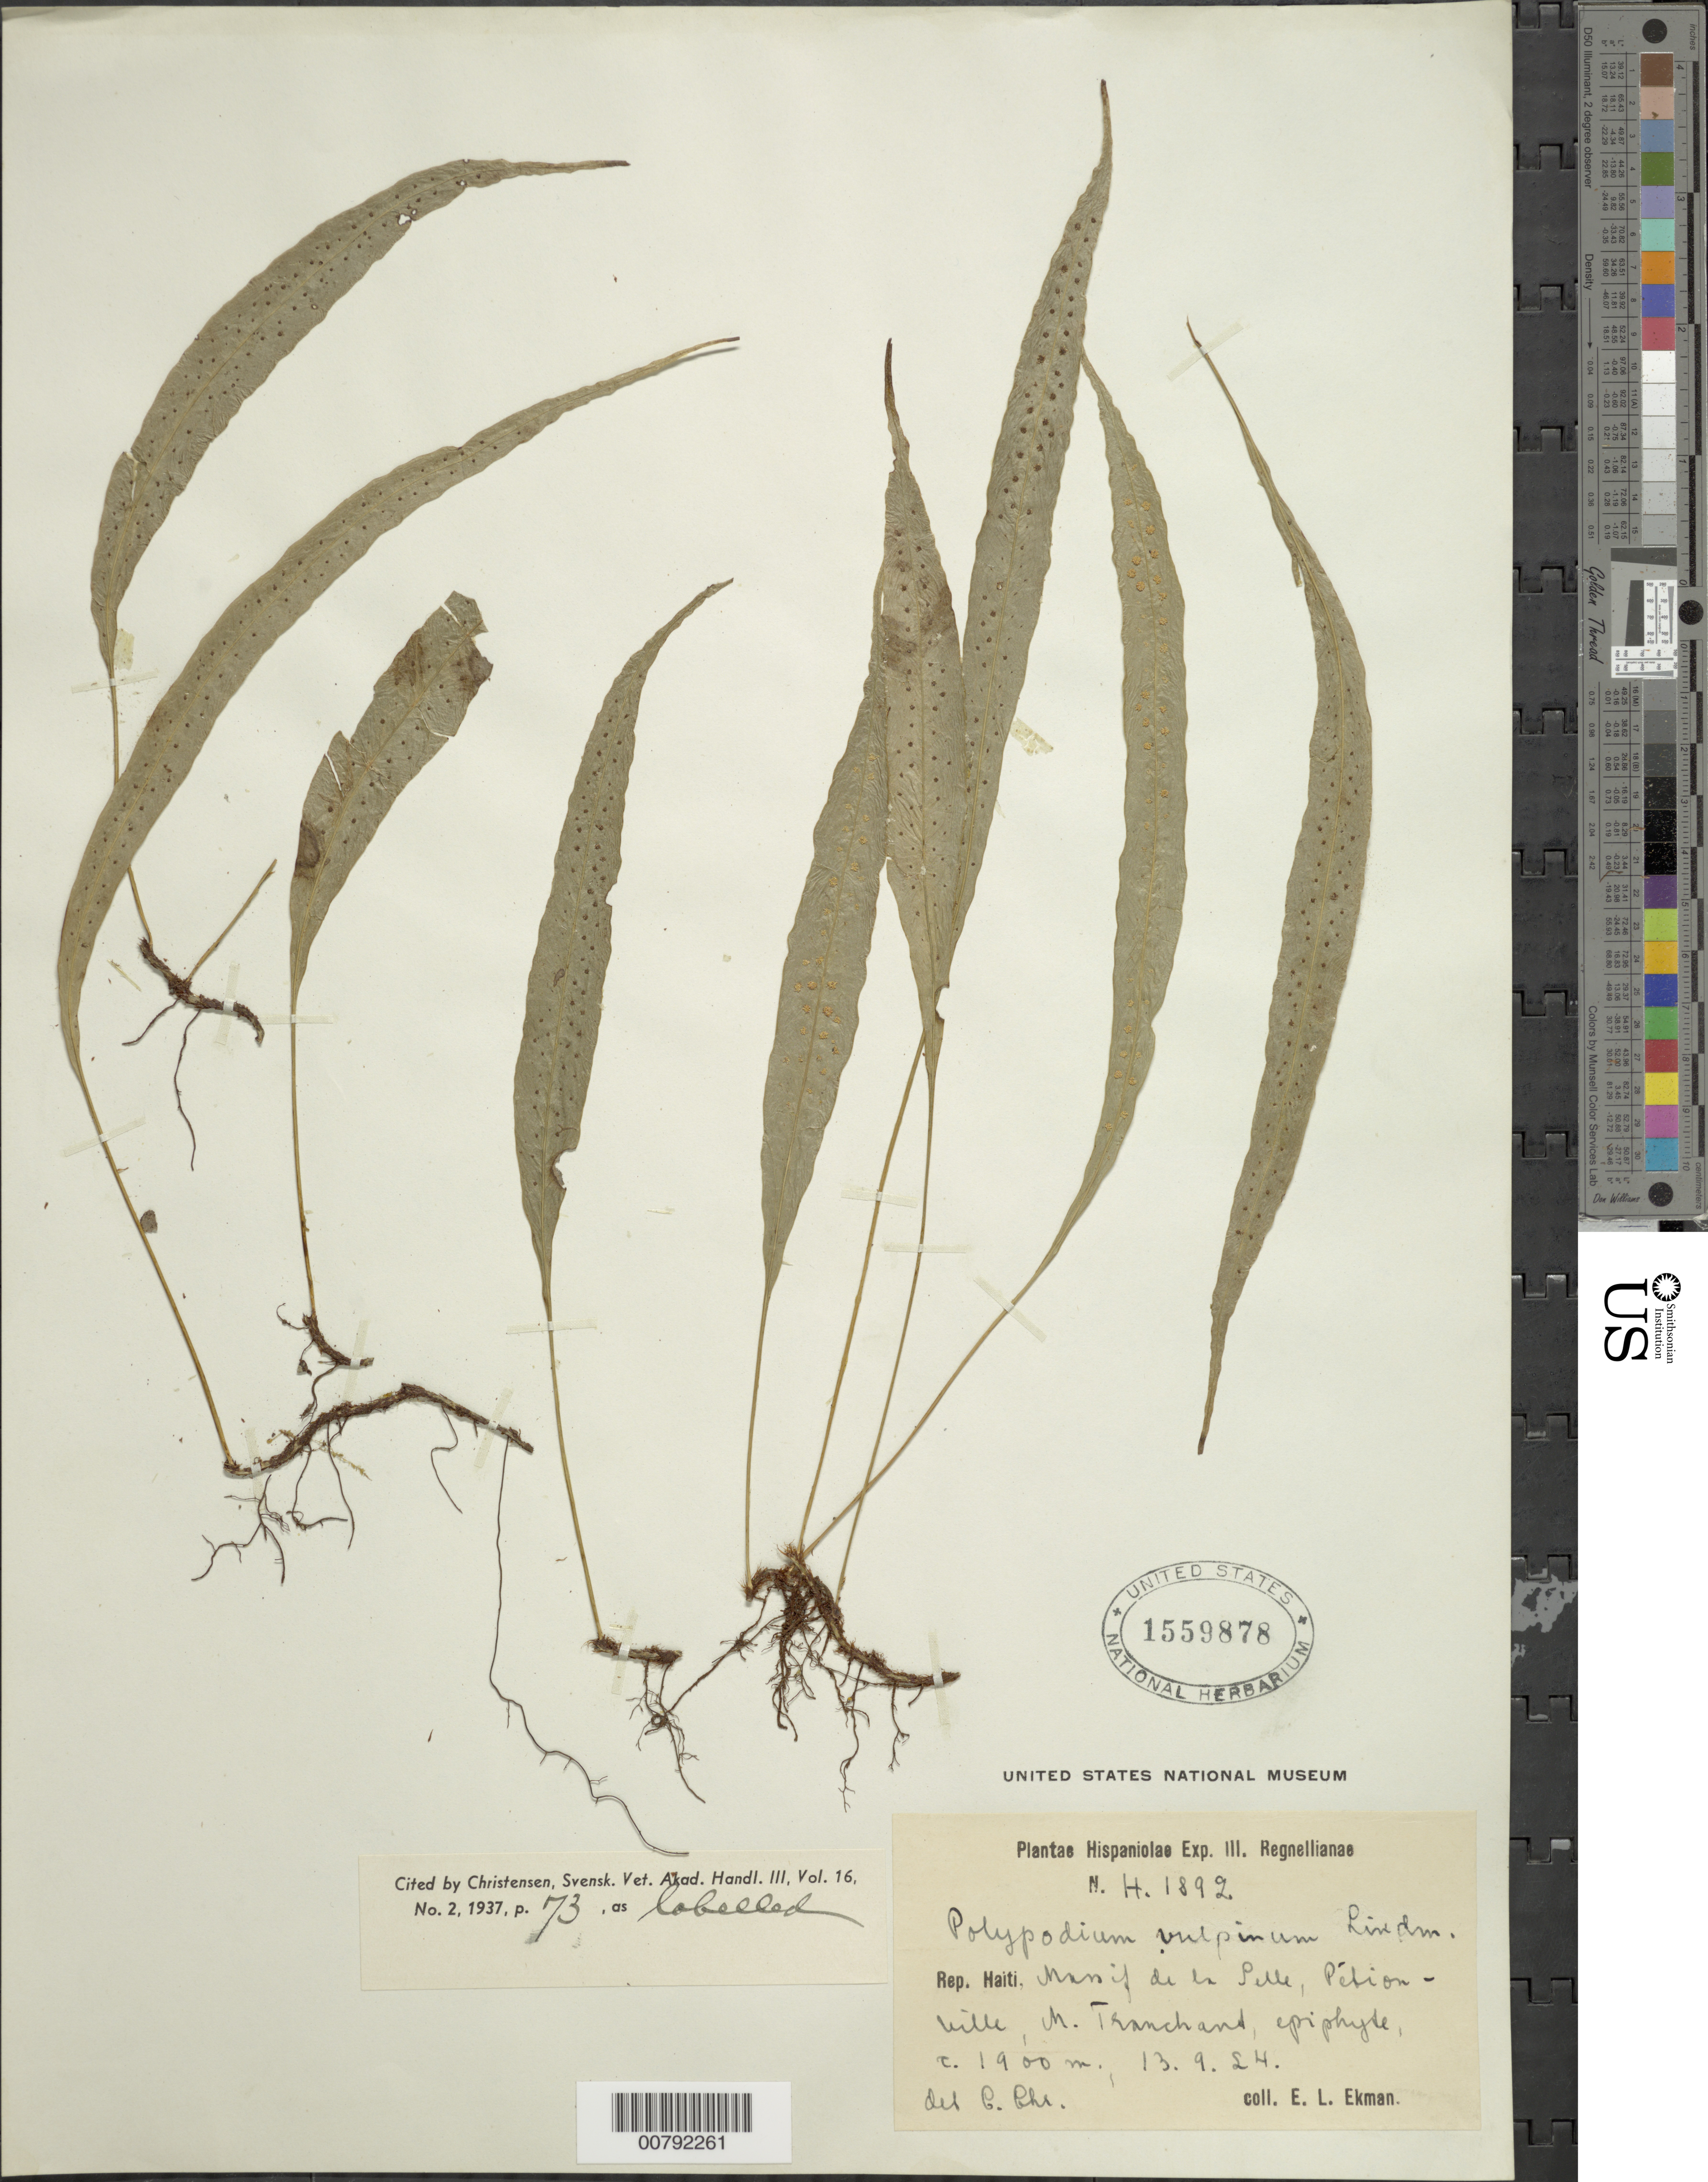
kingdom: Plantae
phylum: Tracheophyta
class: Polypodiopsida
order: Polypodiales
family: Polypodiaceae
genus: Campyloneurum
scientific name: Campyloneurum vulpinum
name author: (Lindm.) Ching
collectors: E. L. Ekman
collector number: H 1892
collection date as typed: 13 Sep 1924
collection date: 1924-09-13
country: Haiti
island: Hispaniola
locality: Massif de la Selle, Morne Tranchant, Pétionville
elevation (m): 1900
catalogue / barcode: US 1559878